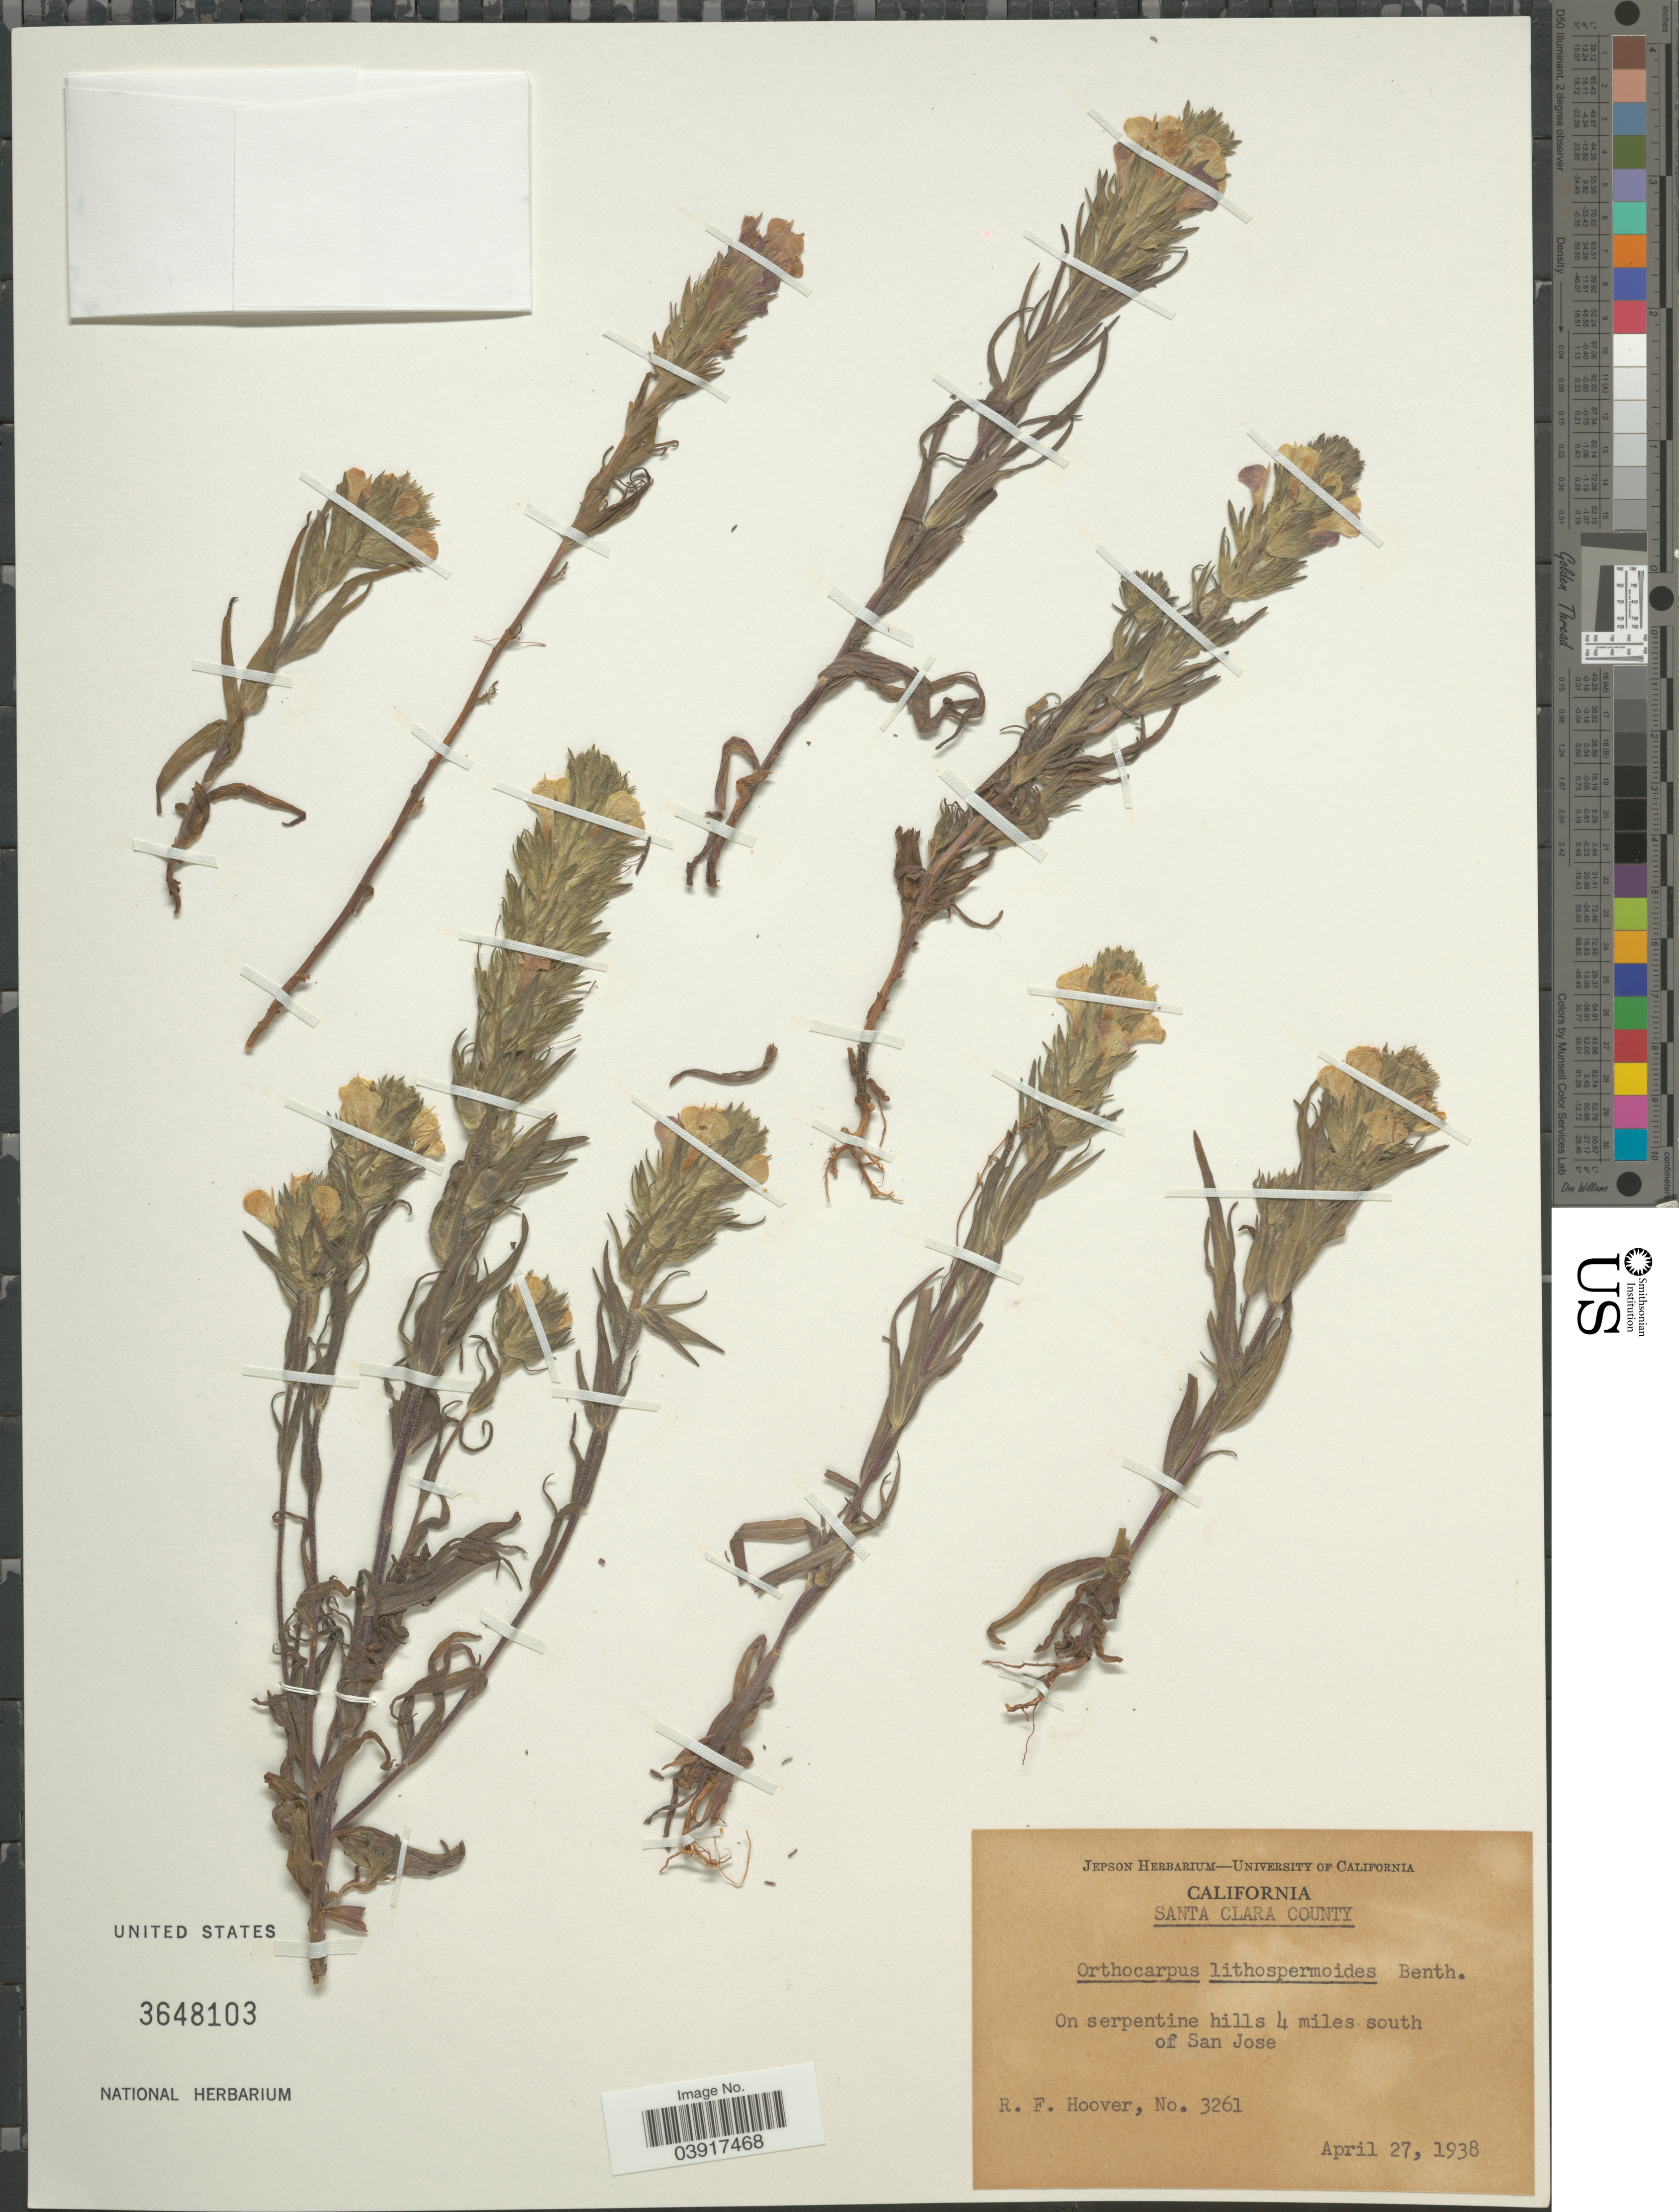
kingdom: Plantae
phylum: Tracheophyta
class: Magnoliopsida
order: Lamiales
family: Orobanchaceae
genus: Orthocarpus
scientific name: Orthocarpus lithospermoides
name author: Benth.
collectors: R. F. Hoover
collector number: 3261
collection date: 1938-04-27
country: United States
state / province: California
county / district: Santa Clara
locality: Santa Clara County. On serpentine hills 4 miles south of San Jose.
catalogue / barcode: US 3648103